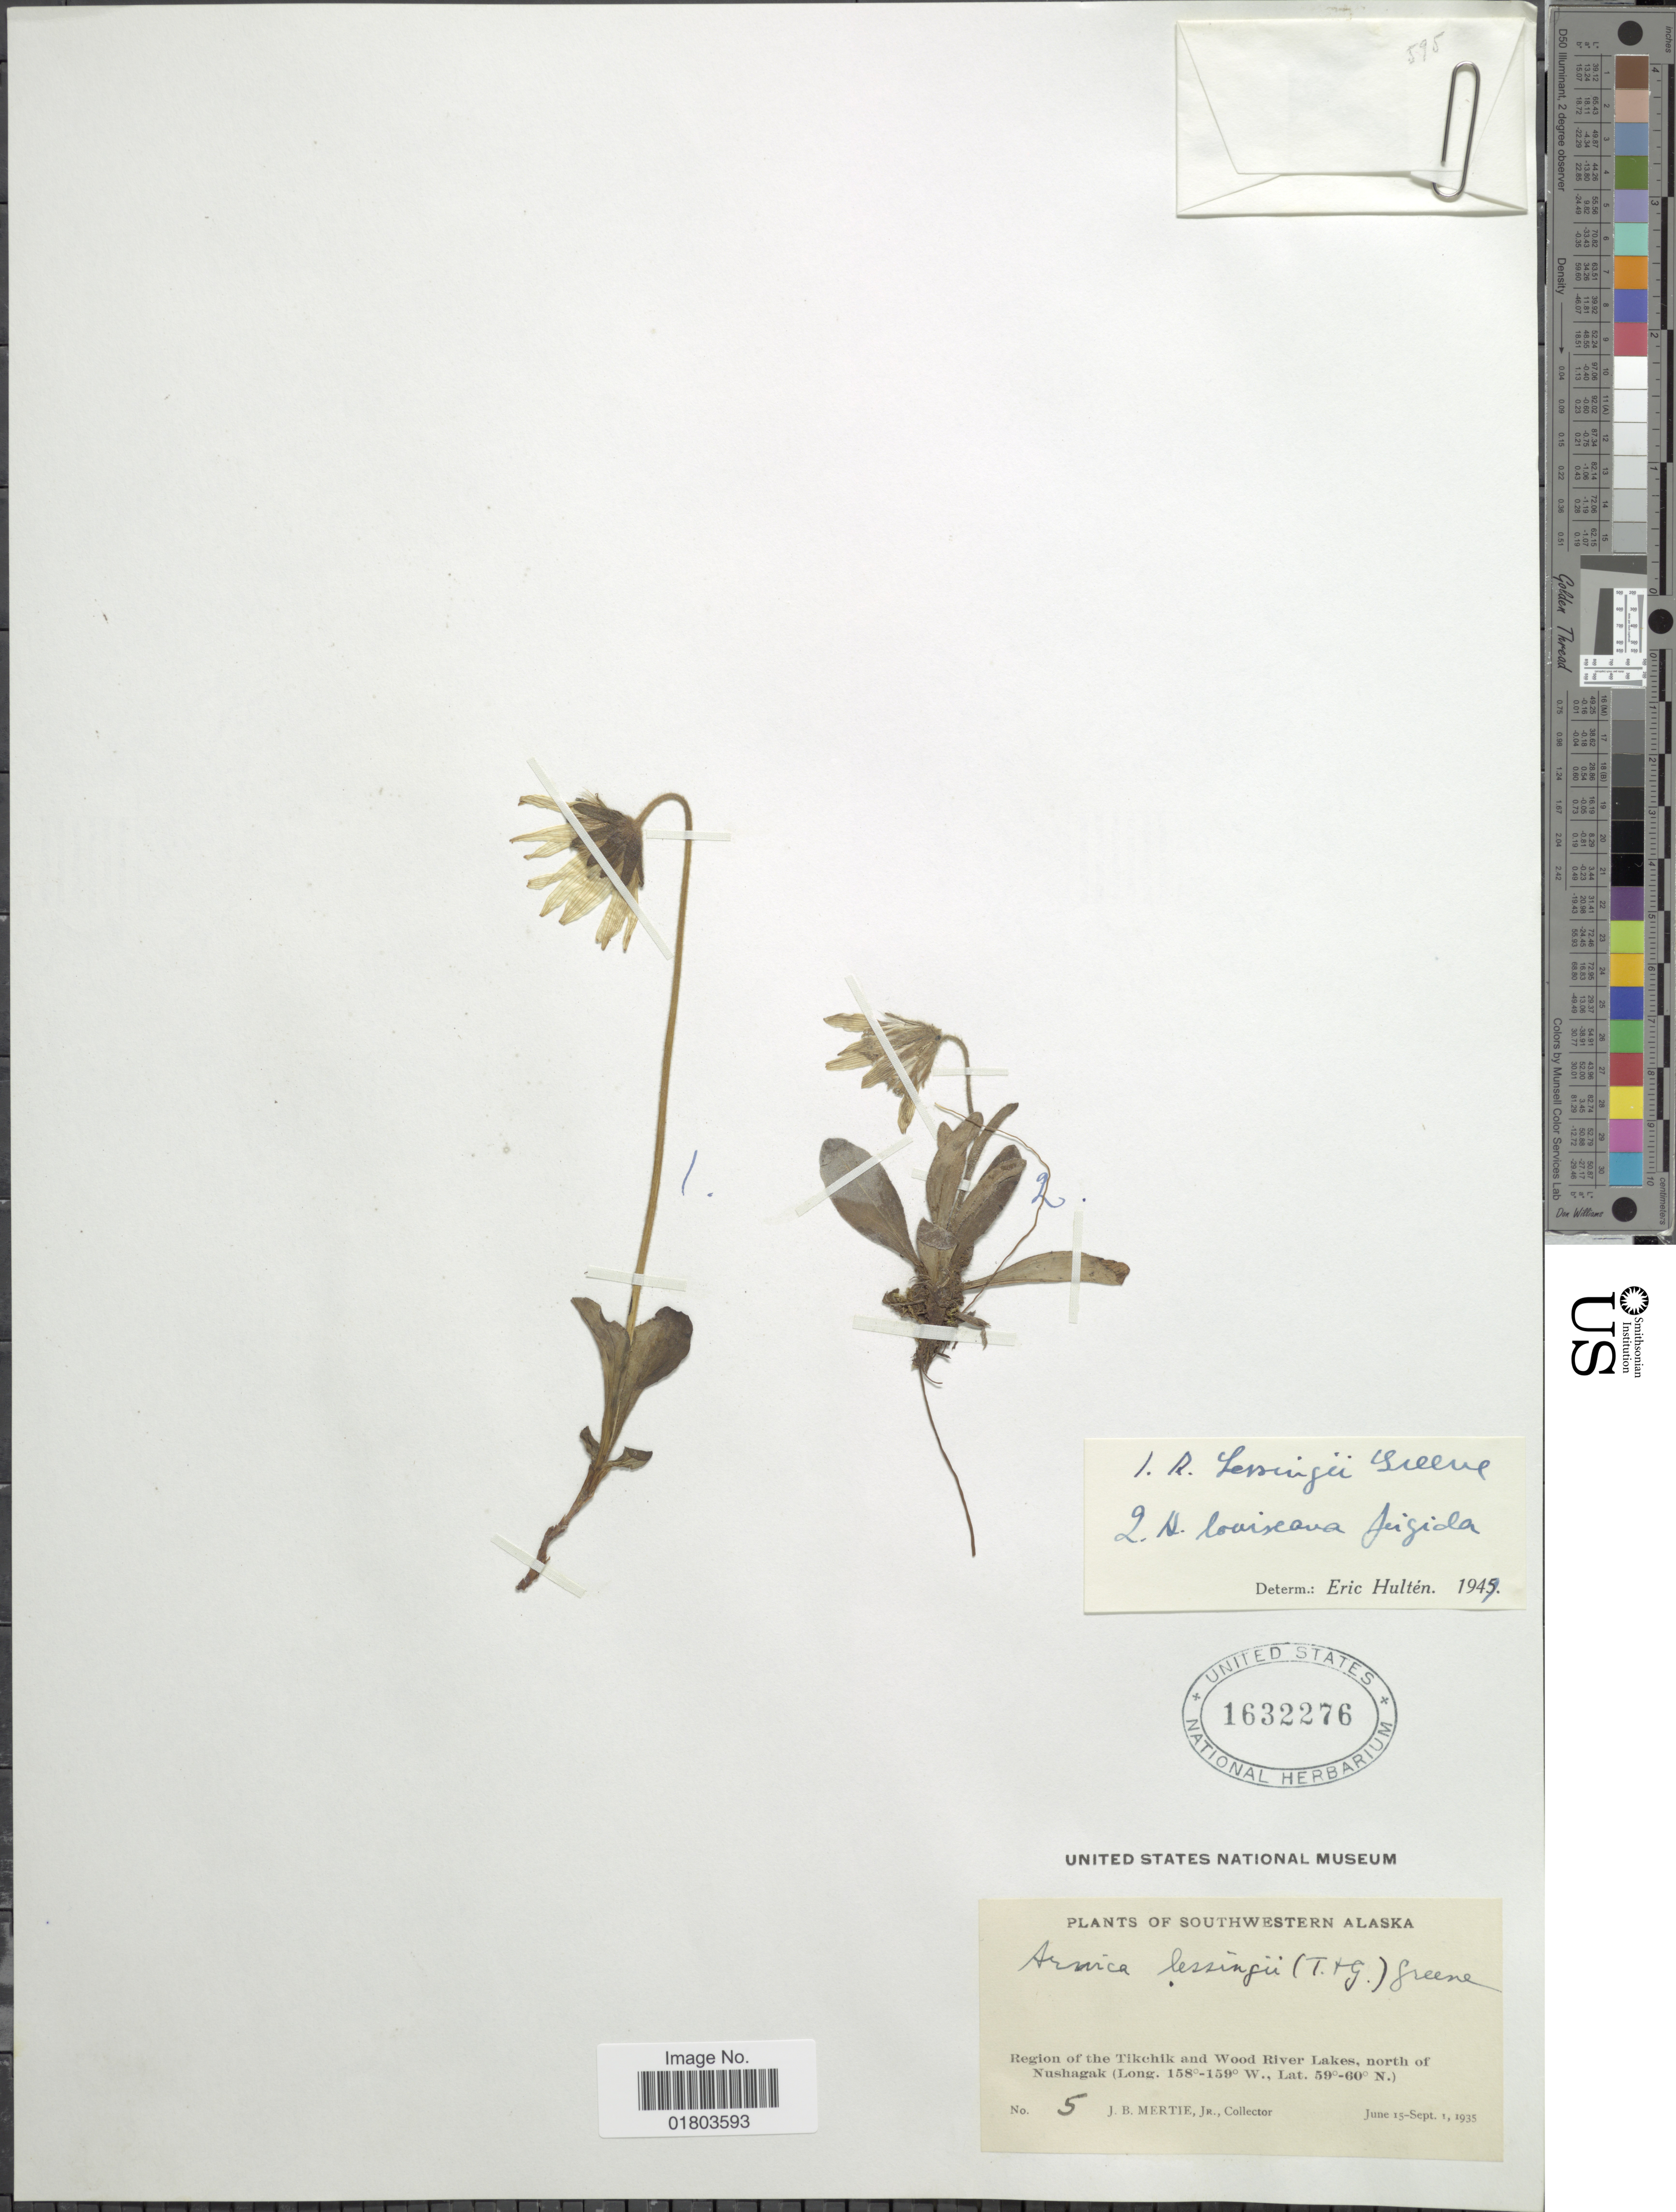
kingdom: Plantae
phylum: Tracheophyta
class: Magnoliopsida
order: Asterales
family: Asteraceae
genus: Arnica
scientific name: Arnica lessingii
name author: (Torr. & A. Gray) Greene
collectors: J. Mertie Jr.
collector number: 5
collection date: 1935-06-15/1935-09-01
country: United States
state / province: Alaska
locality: Southwestern Alaska, region of the Tikchik and Wood River Lake, north of Nushagak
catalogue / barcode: US 1632276